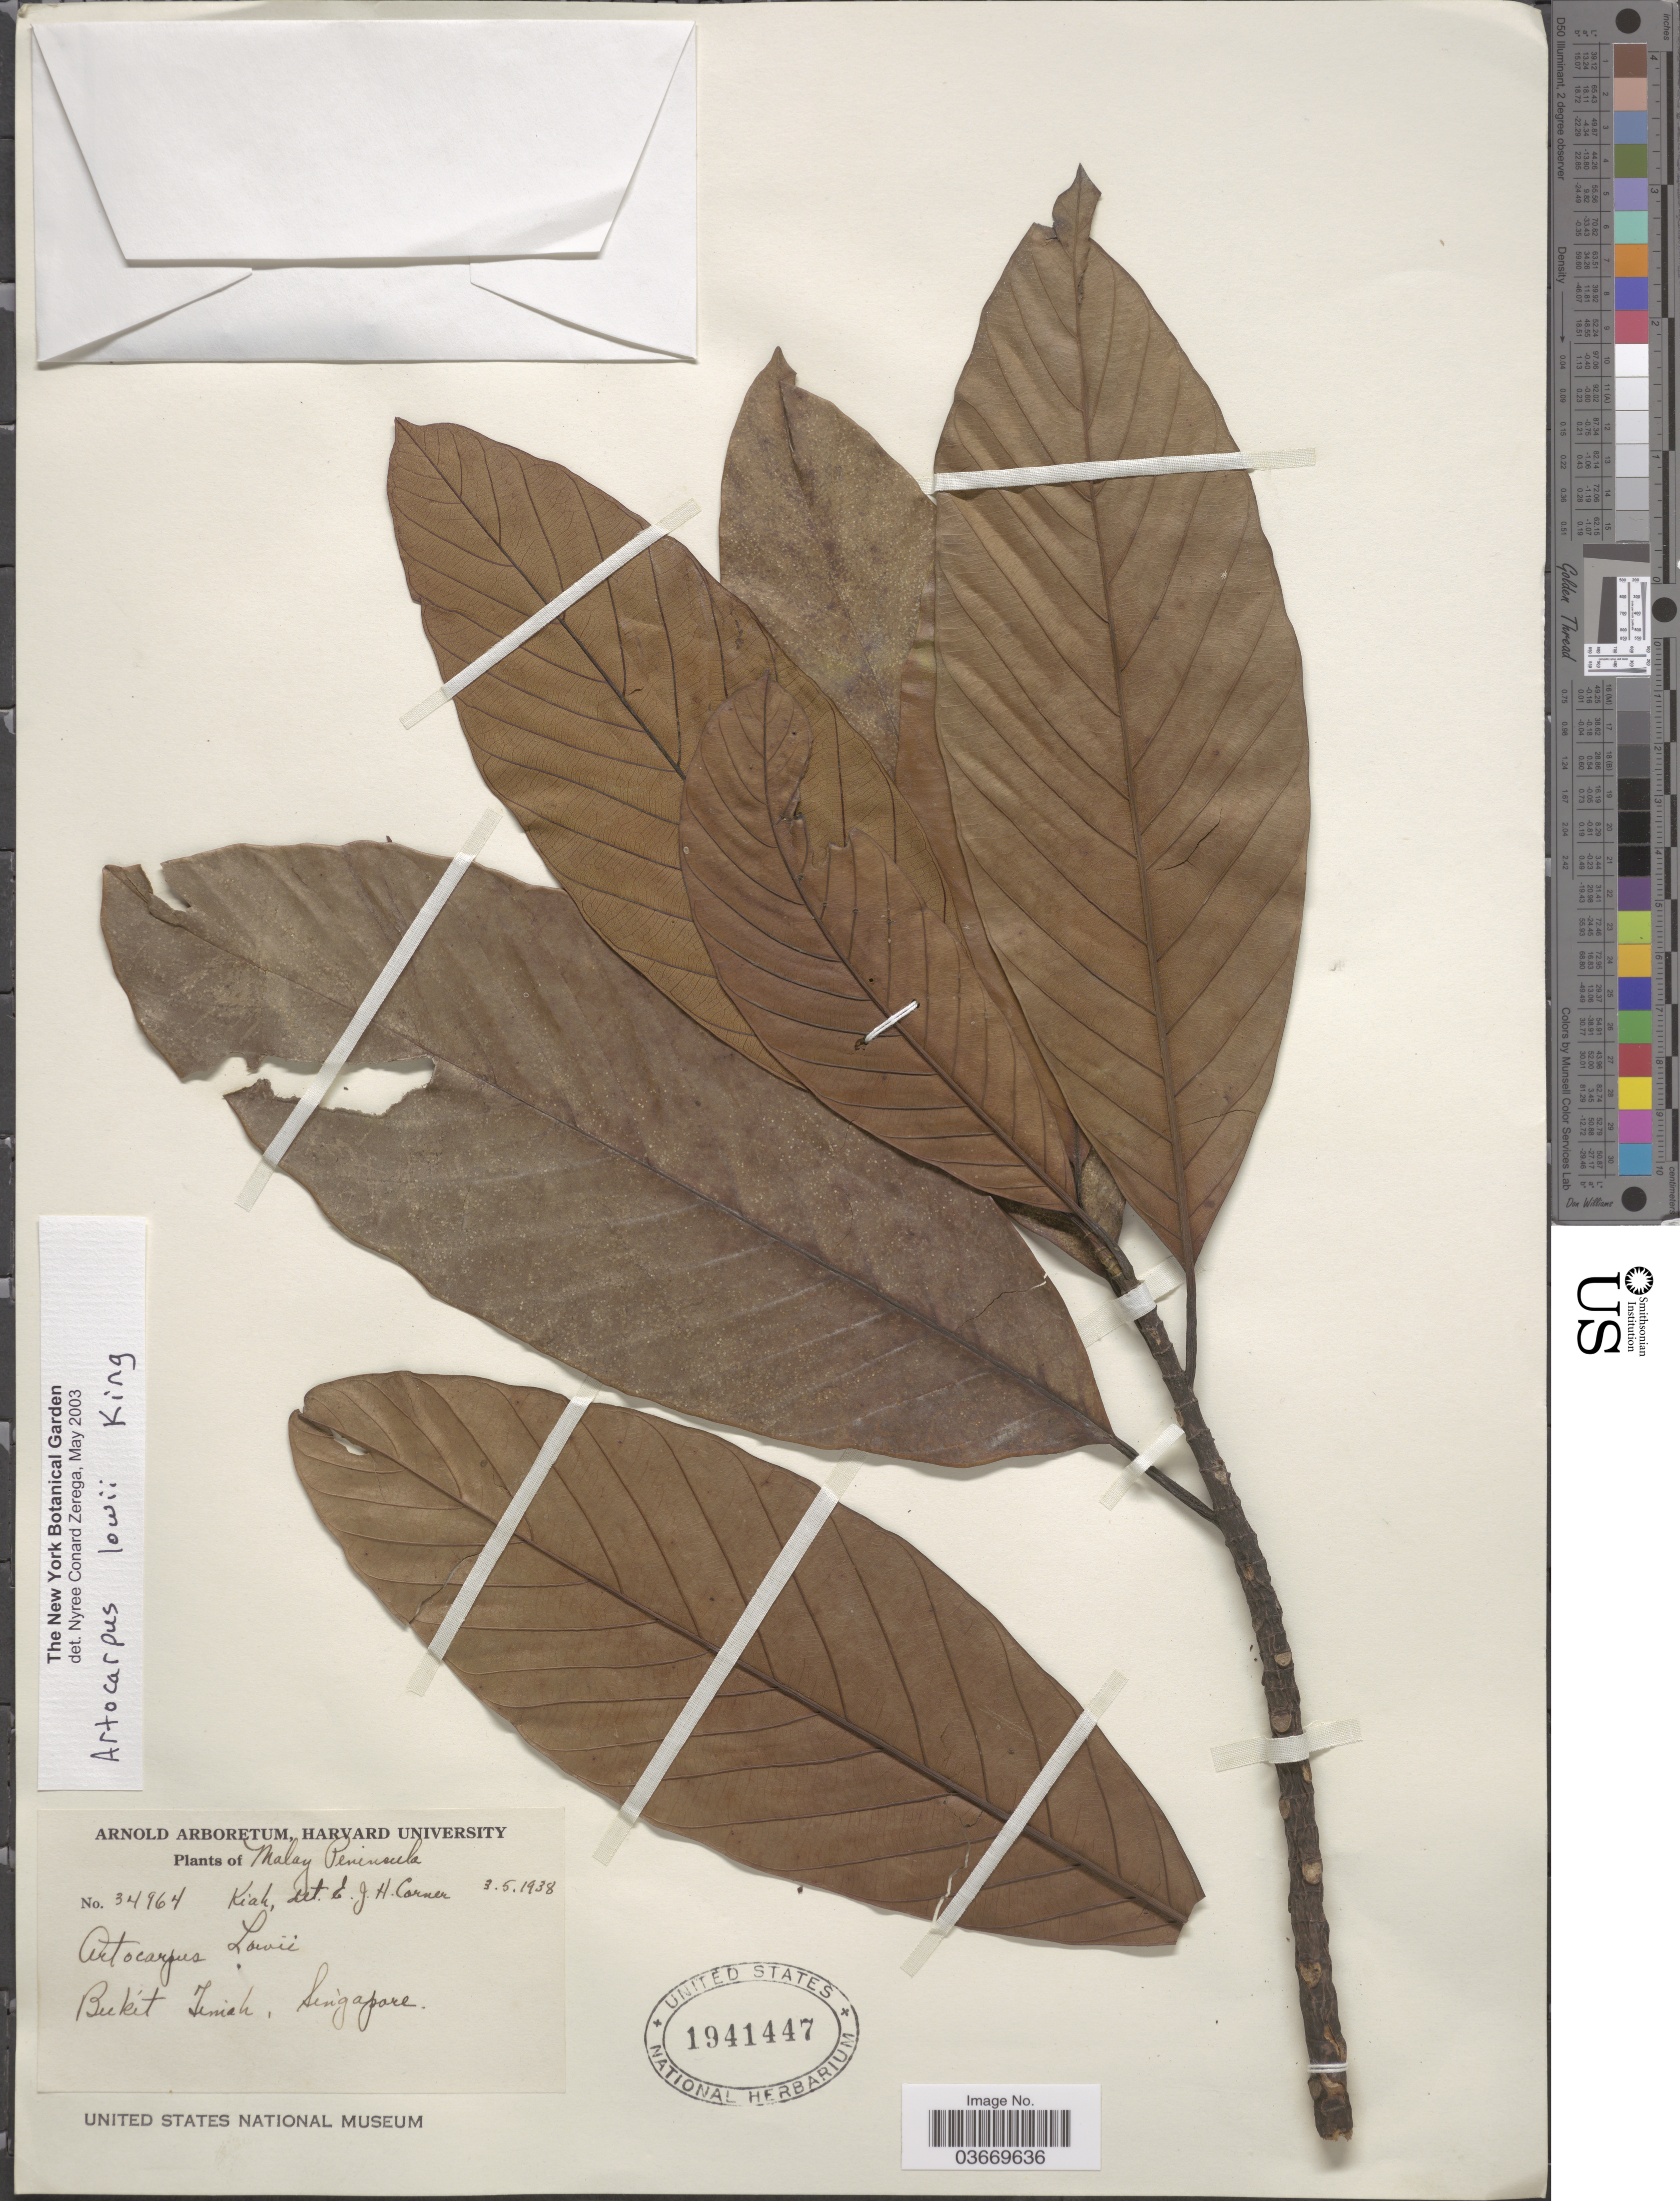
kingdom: Plantae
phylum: Tracheophyta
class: Magnoliopsida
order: Rosales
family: Moraceae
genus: Artocarpus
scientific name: Artocarpus lowii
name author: King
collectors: -. Kiah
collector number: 34964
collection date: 1938-05-03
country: Malaysia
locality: Malay Peninsula. Bukít Timah, Singapore.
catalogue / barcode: US 1941447